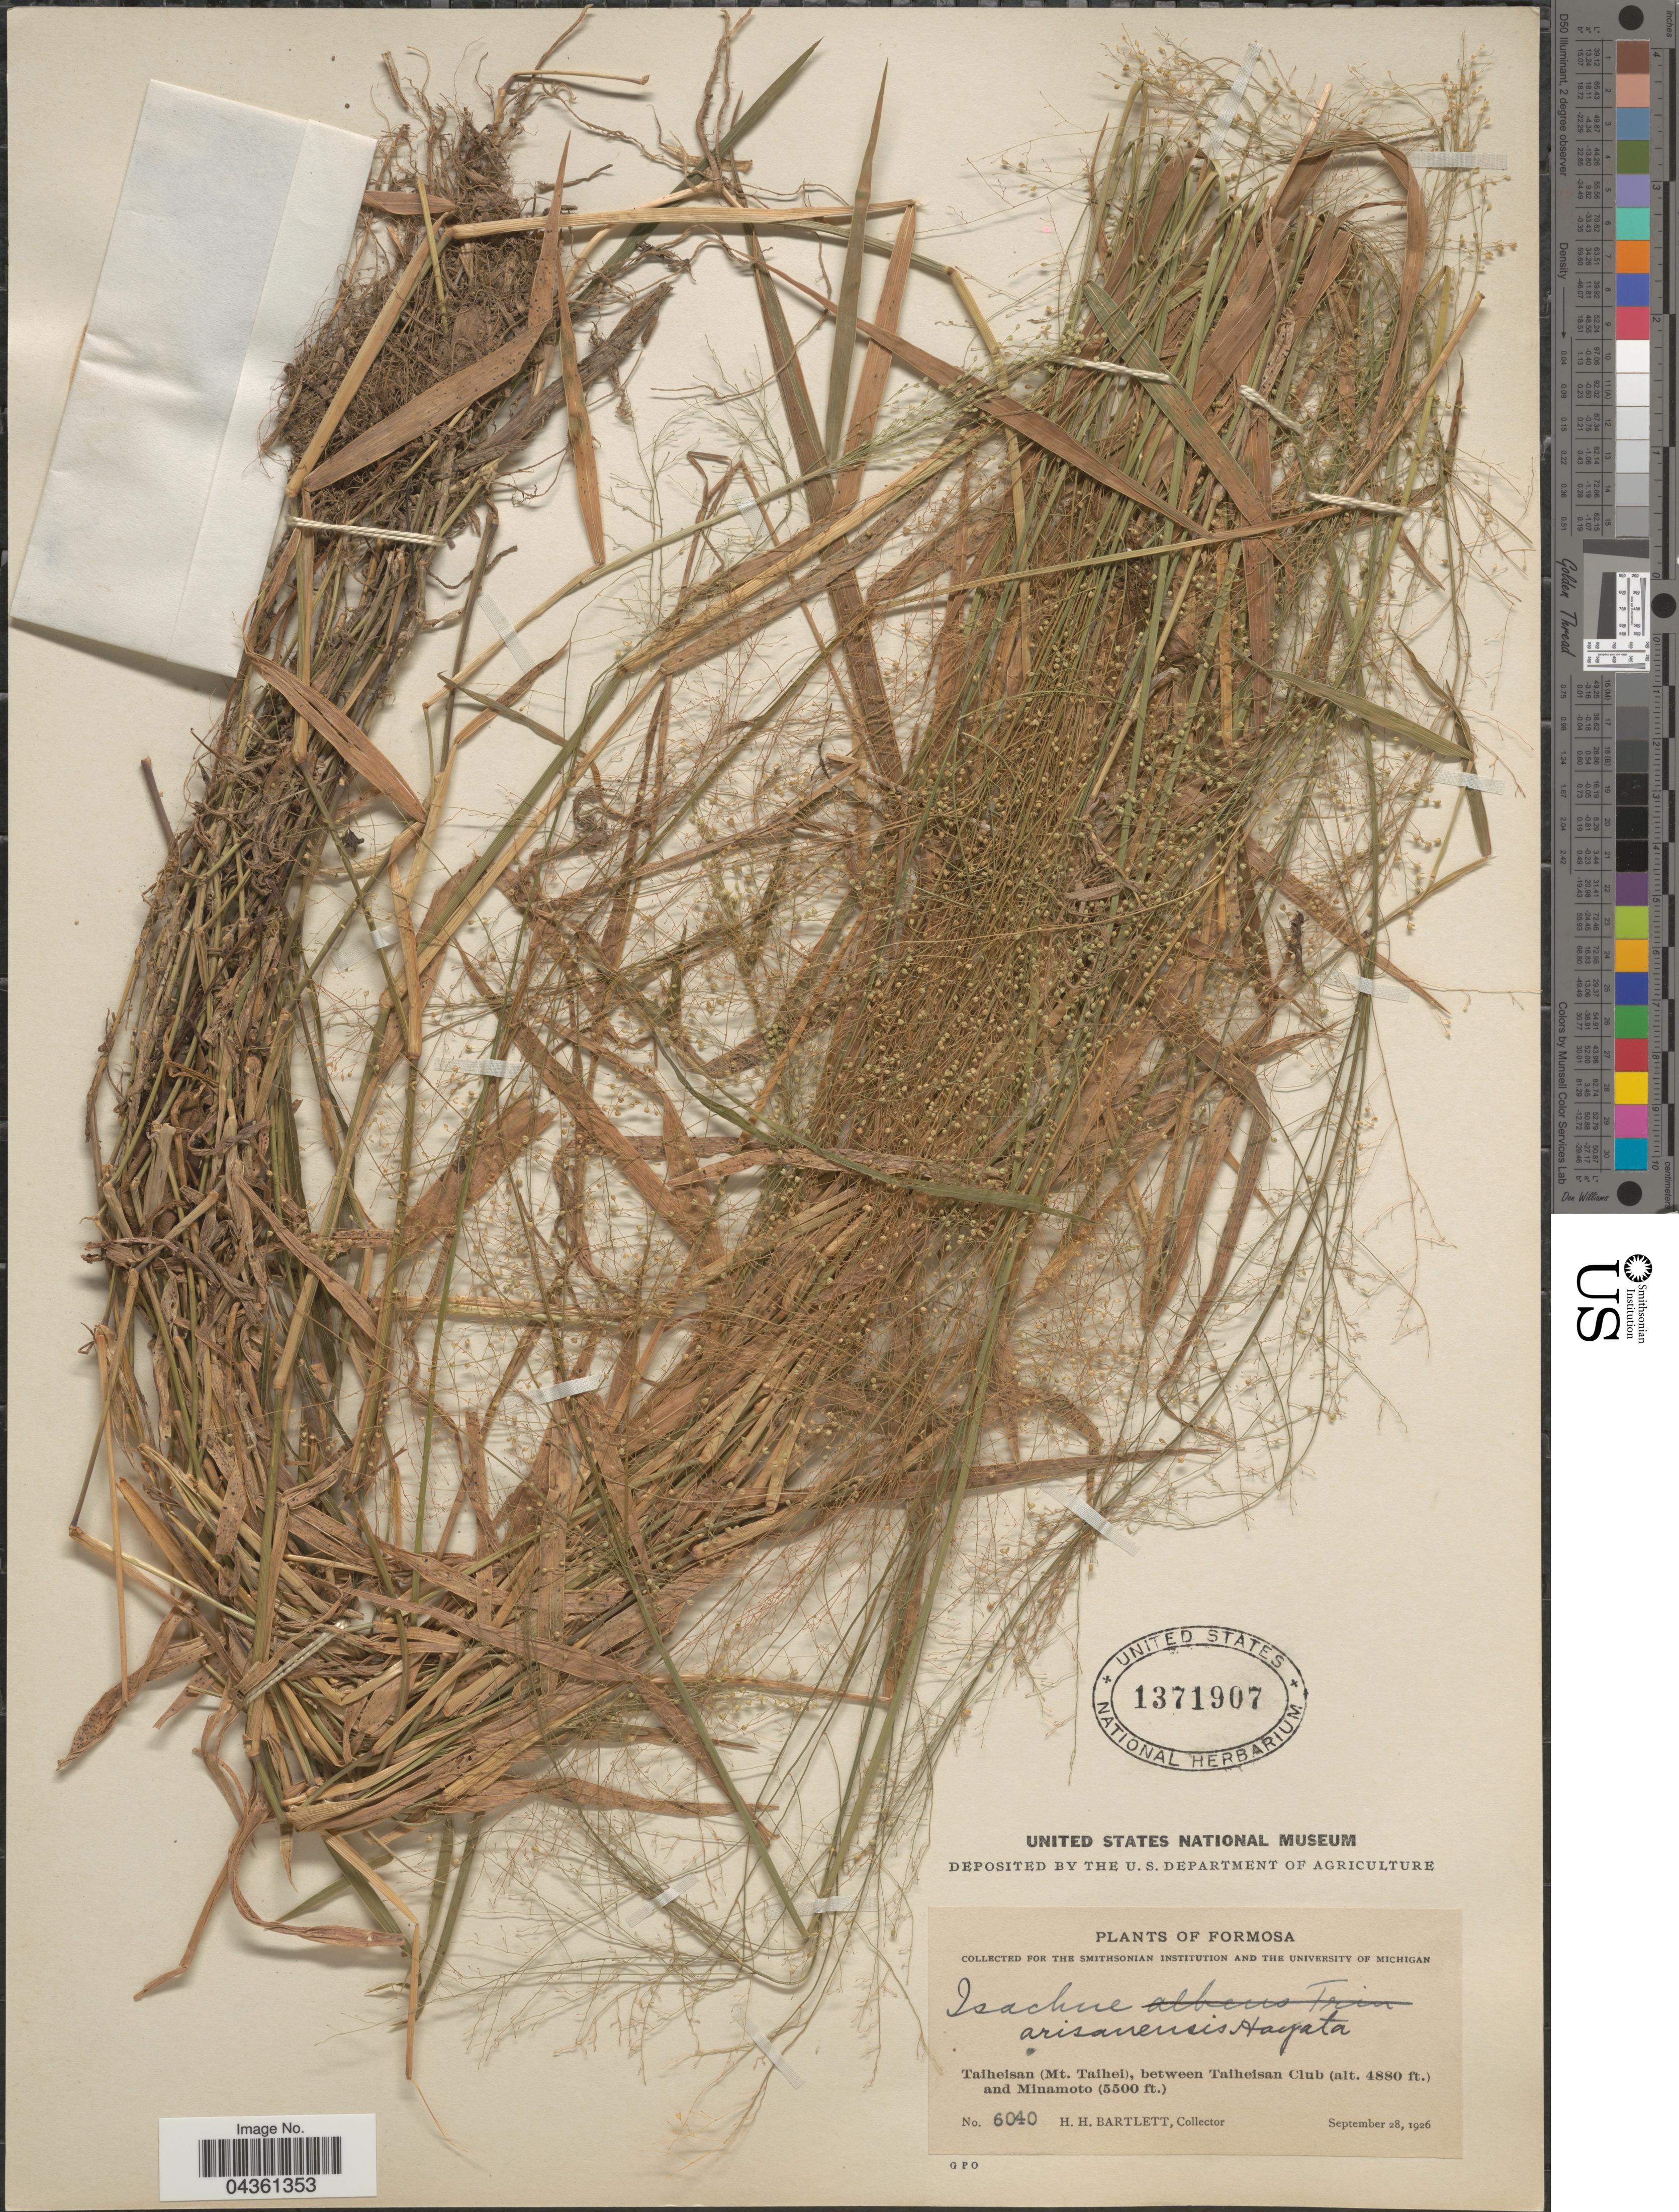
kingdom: Plantae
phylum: Tracheophyta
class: Liliopsida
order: Poales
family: Poaceae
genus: Isachne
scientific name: Isachne albens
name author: Trin.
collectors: H. H. Bartlett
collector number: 6040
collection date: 1926-09-28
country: Taiwan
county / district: Yilan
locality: Formosa. Taiheisan (Mt. Taihei), between Taiheisan Club and Minamoto.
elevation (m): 1487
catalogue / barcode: US 1371907